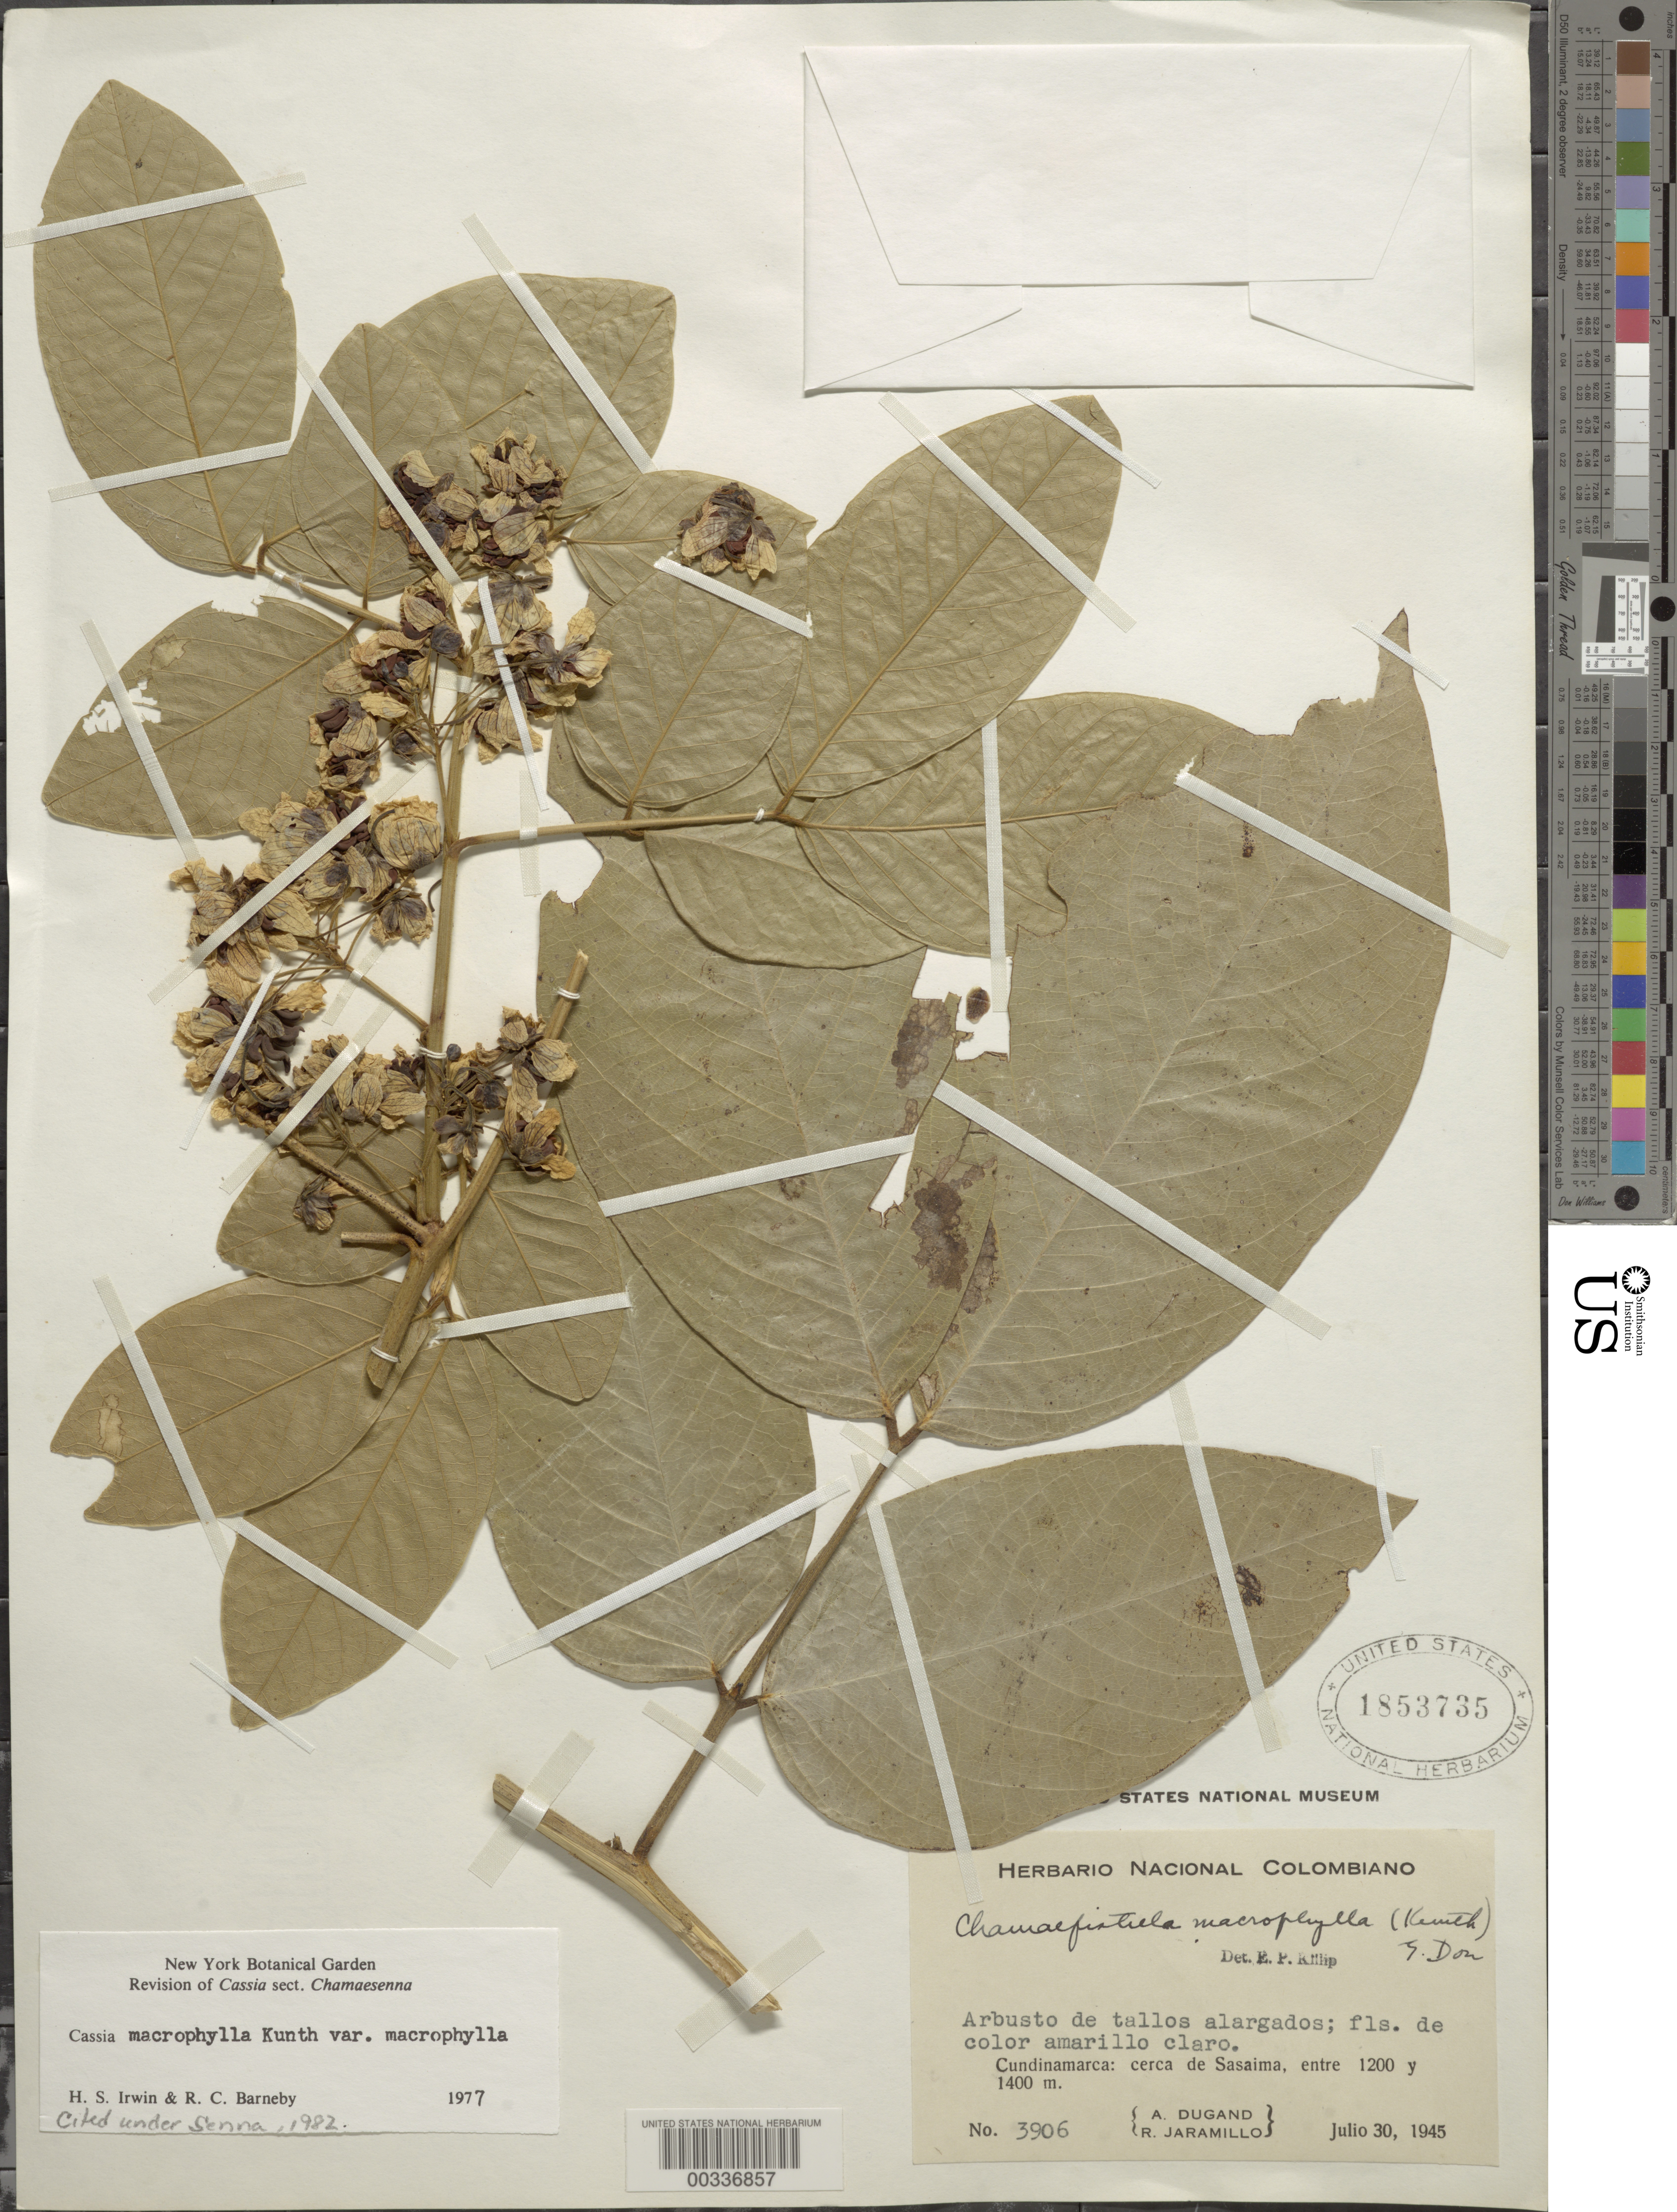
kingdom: Plantae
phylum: Tracheophyta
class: Magnoliopsida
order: Fabales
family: Fabaceae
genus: Senna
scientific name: Senna macrophylla var. macrophylla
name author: (Kunth) H.S. Irwin & Barneby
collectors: A. Dugand G. & R. Jaramillo M.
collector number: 3906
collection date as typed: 30 Jul 1945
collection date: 1945-07-30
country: Colombia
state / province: Cundinamarca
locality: In the vicinity of Sasaima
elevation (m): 1200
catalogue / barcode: US 1853735